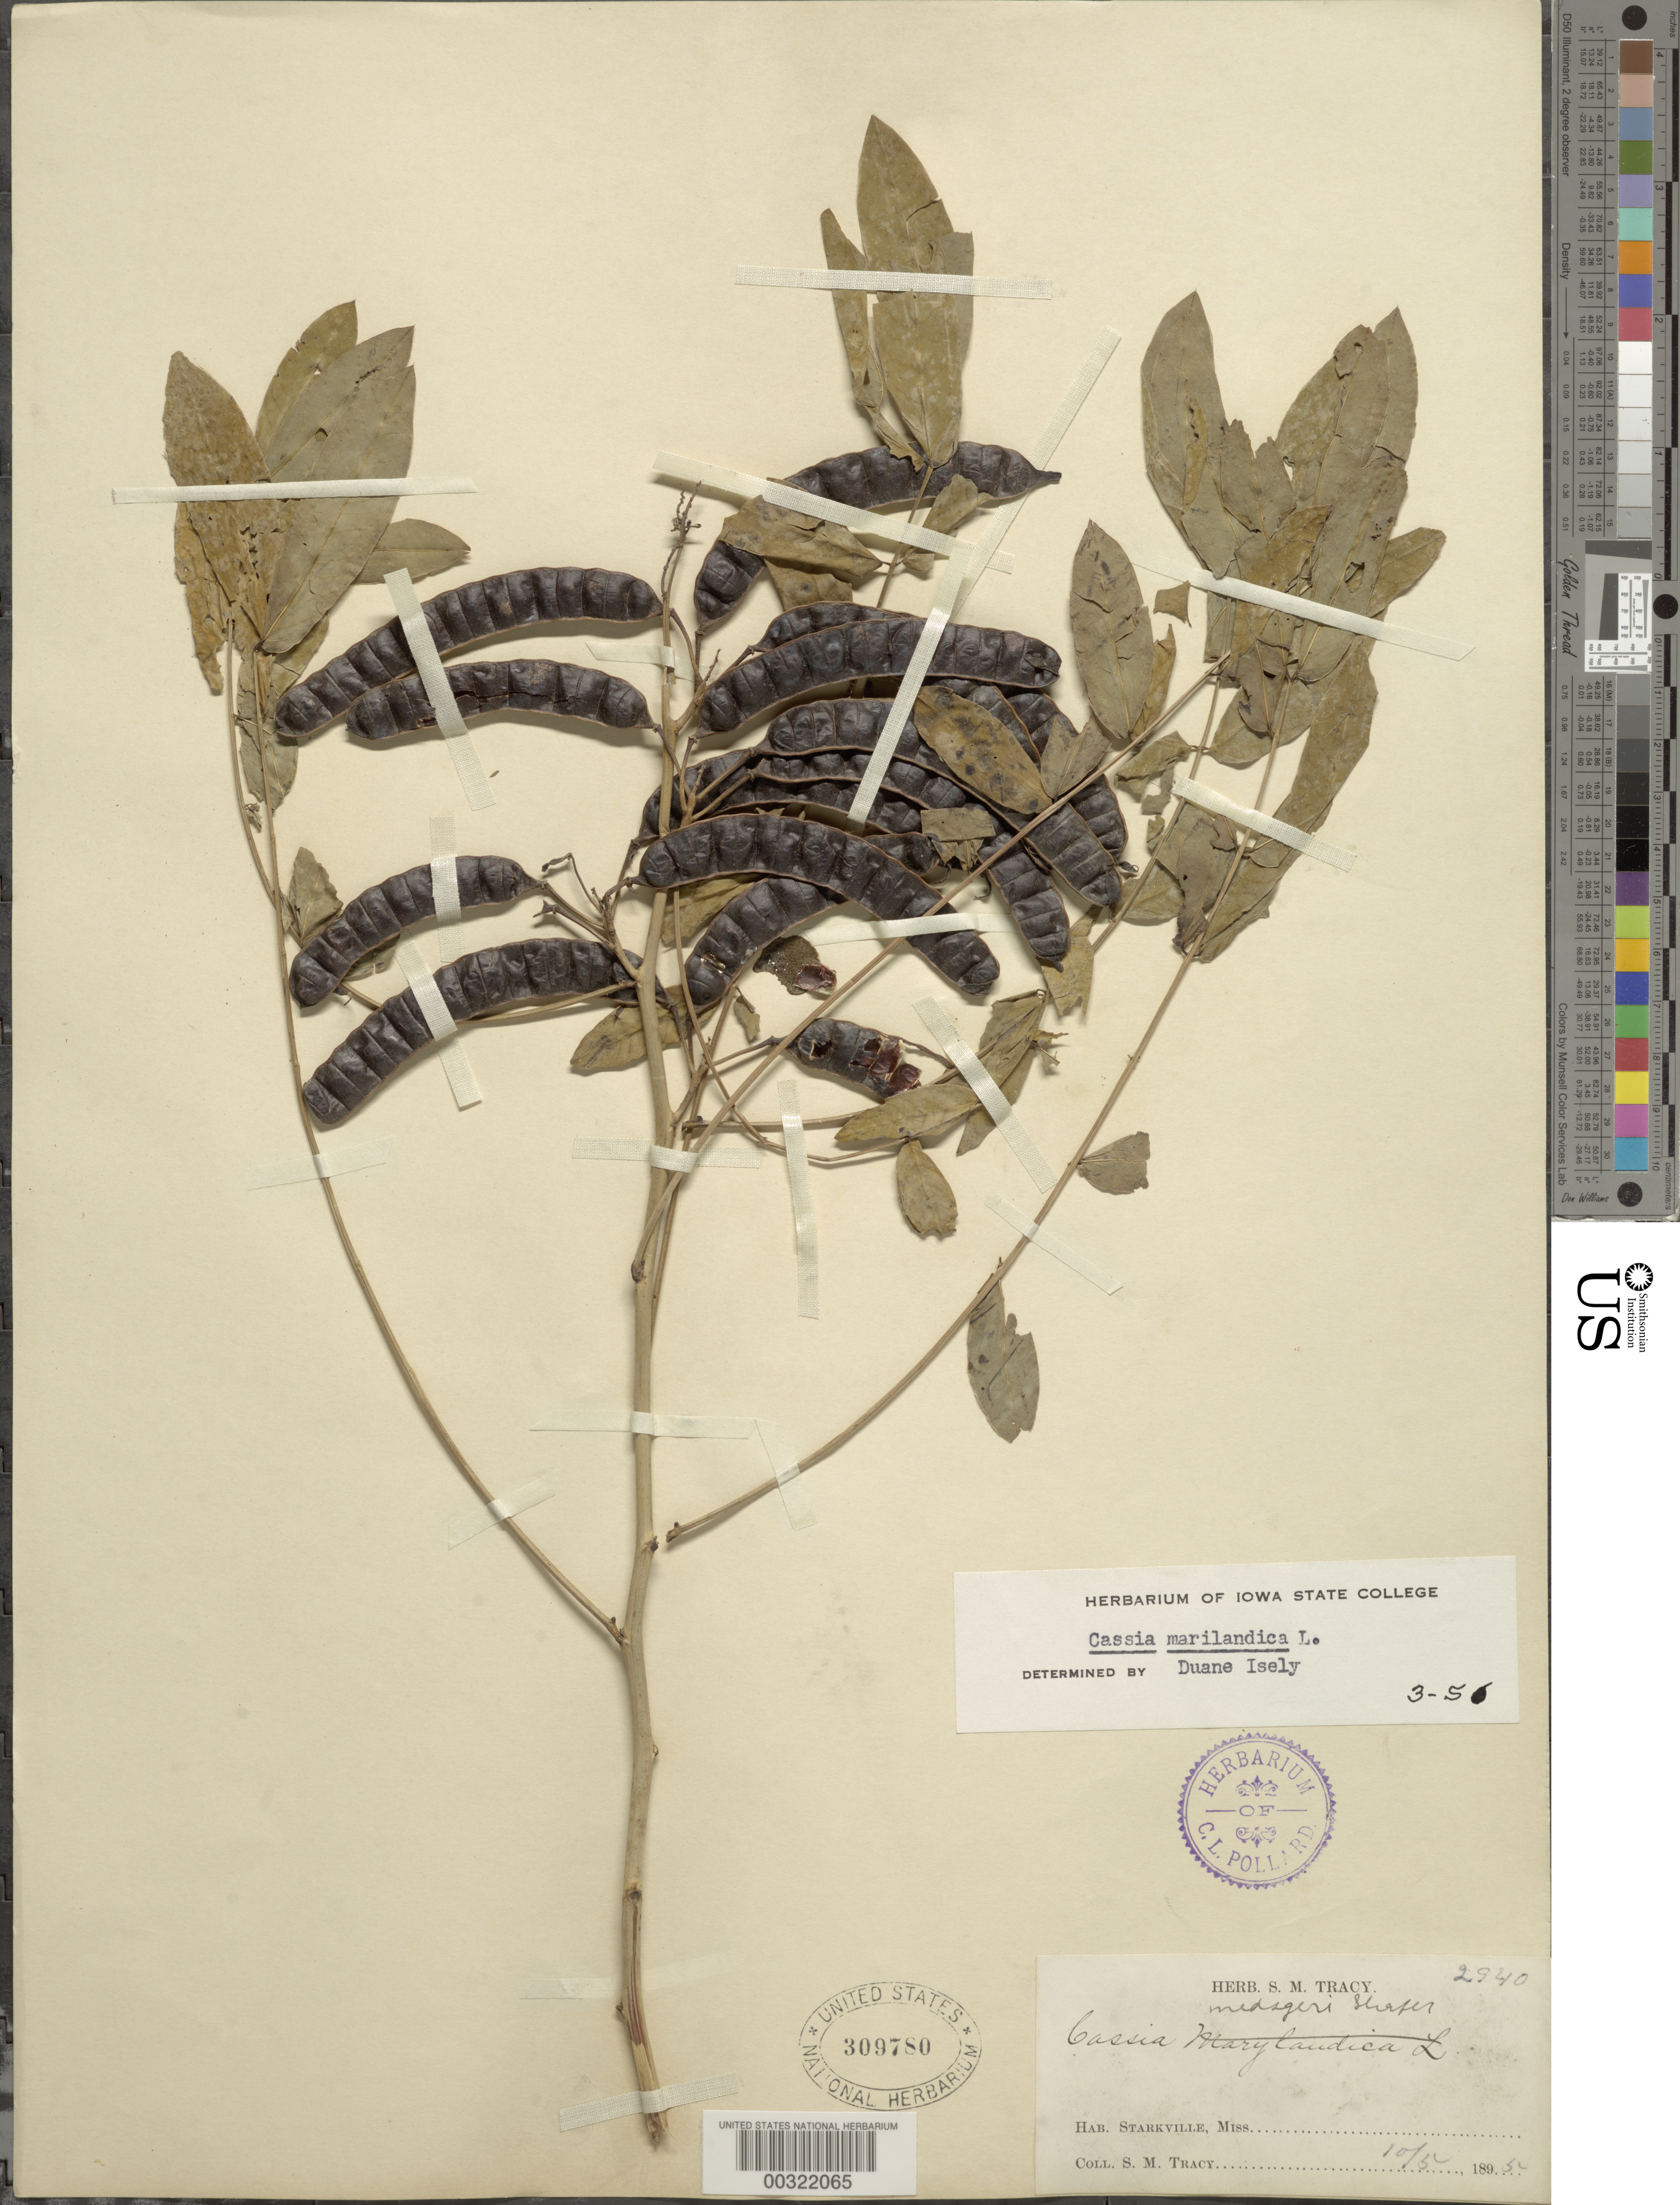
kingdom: Plantae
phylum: Tracheophyta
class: Magnoliopsida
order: Fabales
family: Fabaceae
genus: Senna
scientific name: Senna marilandica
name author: (L.) Link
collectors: S. M. Tracy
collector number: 2940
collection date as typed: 10 May 1895 or 05 Oct 1895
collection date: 1895-05-10 or 1895-10-05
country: United States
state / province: Mississippi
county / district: Oktibbeha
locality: Starkville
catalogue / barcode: US 309780